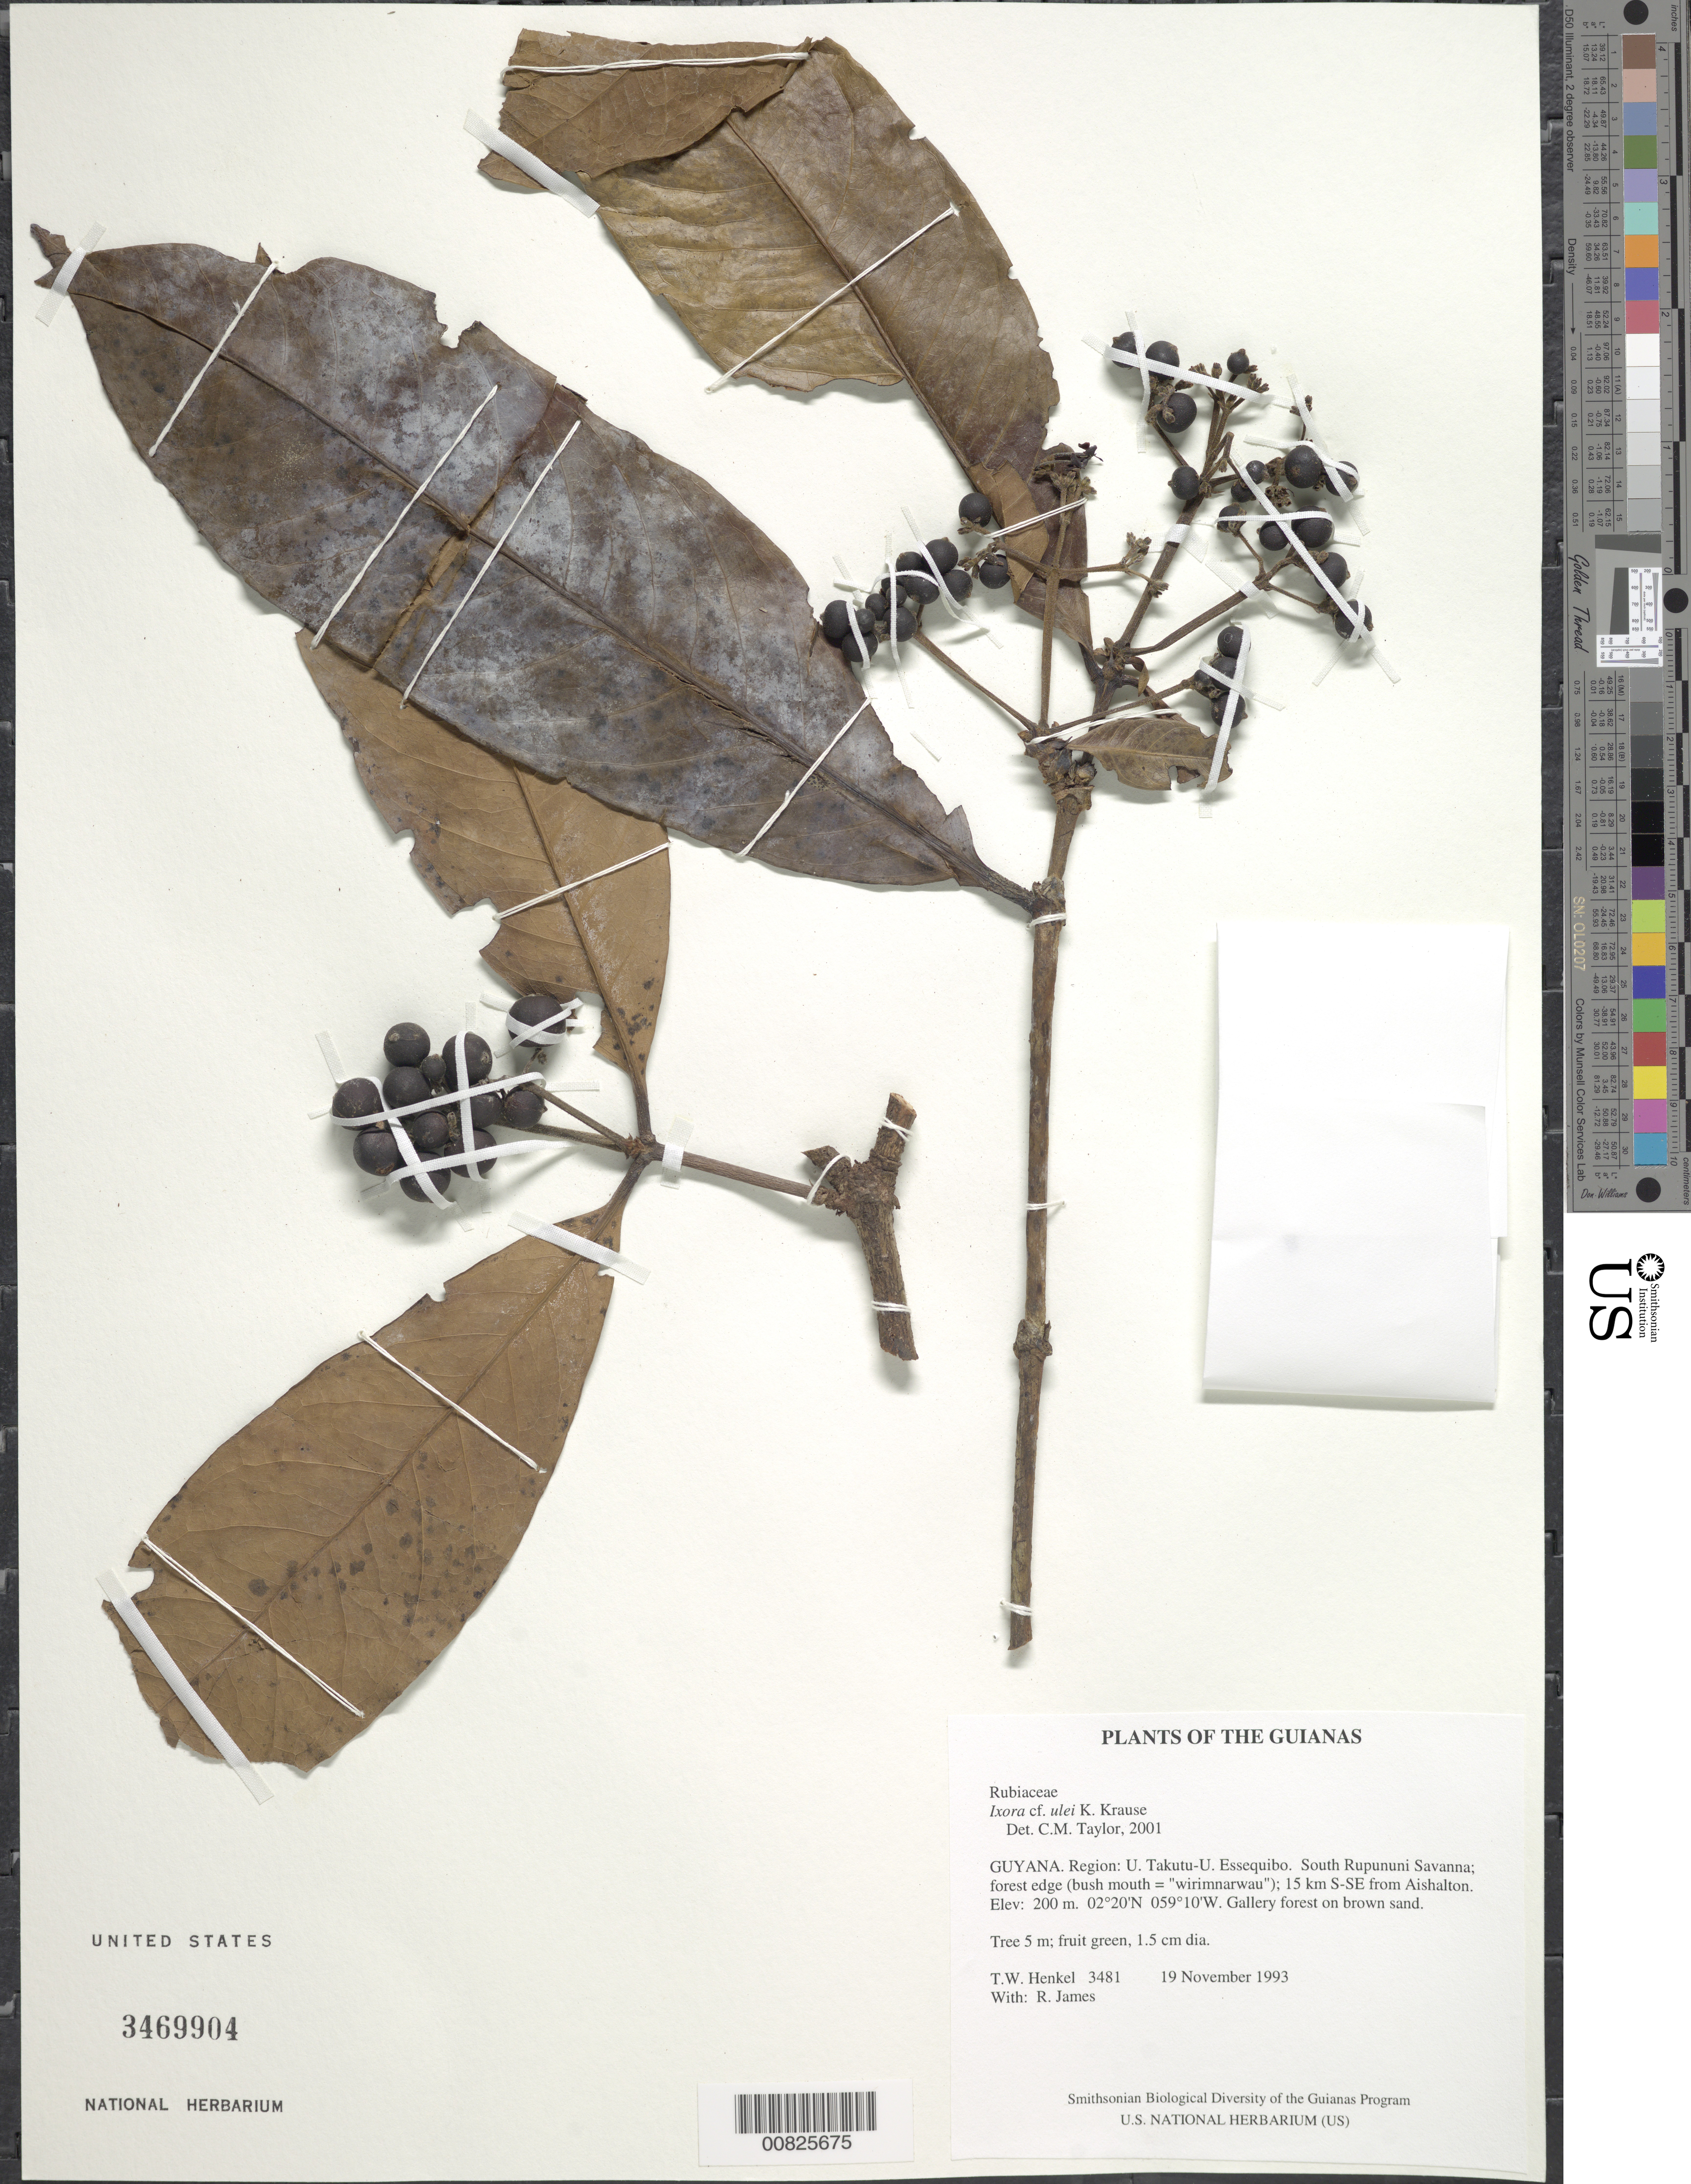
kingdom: Plantae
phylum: Tracheophyta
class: Magnoliopsida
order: Gentianales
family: Rubiaceae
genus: Ixora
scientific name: Ixora ulei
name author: K. Krause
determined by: Taylor, Charlotte M.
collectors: T. Henkel & R. James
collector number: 3481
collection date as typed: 19 November 1993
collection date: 1993-11-19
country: Guyana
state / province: U. Takutu-U. Essequibo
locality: South Rupununi Savanna; forest edge (bush mouth = "wirimnarwau"); 15 km S-SE from Aishalton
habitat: Gallery forest on brown sand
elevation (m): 200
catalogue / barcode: US 3469904